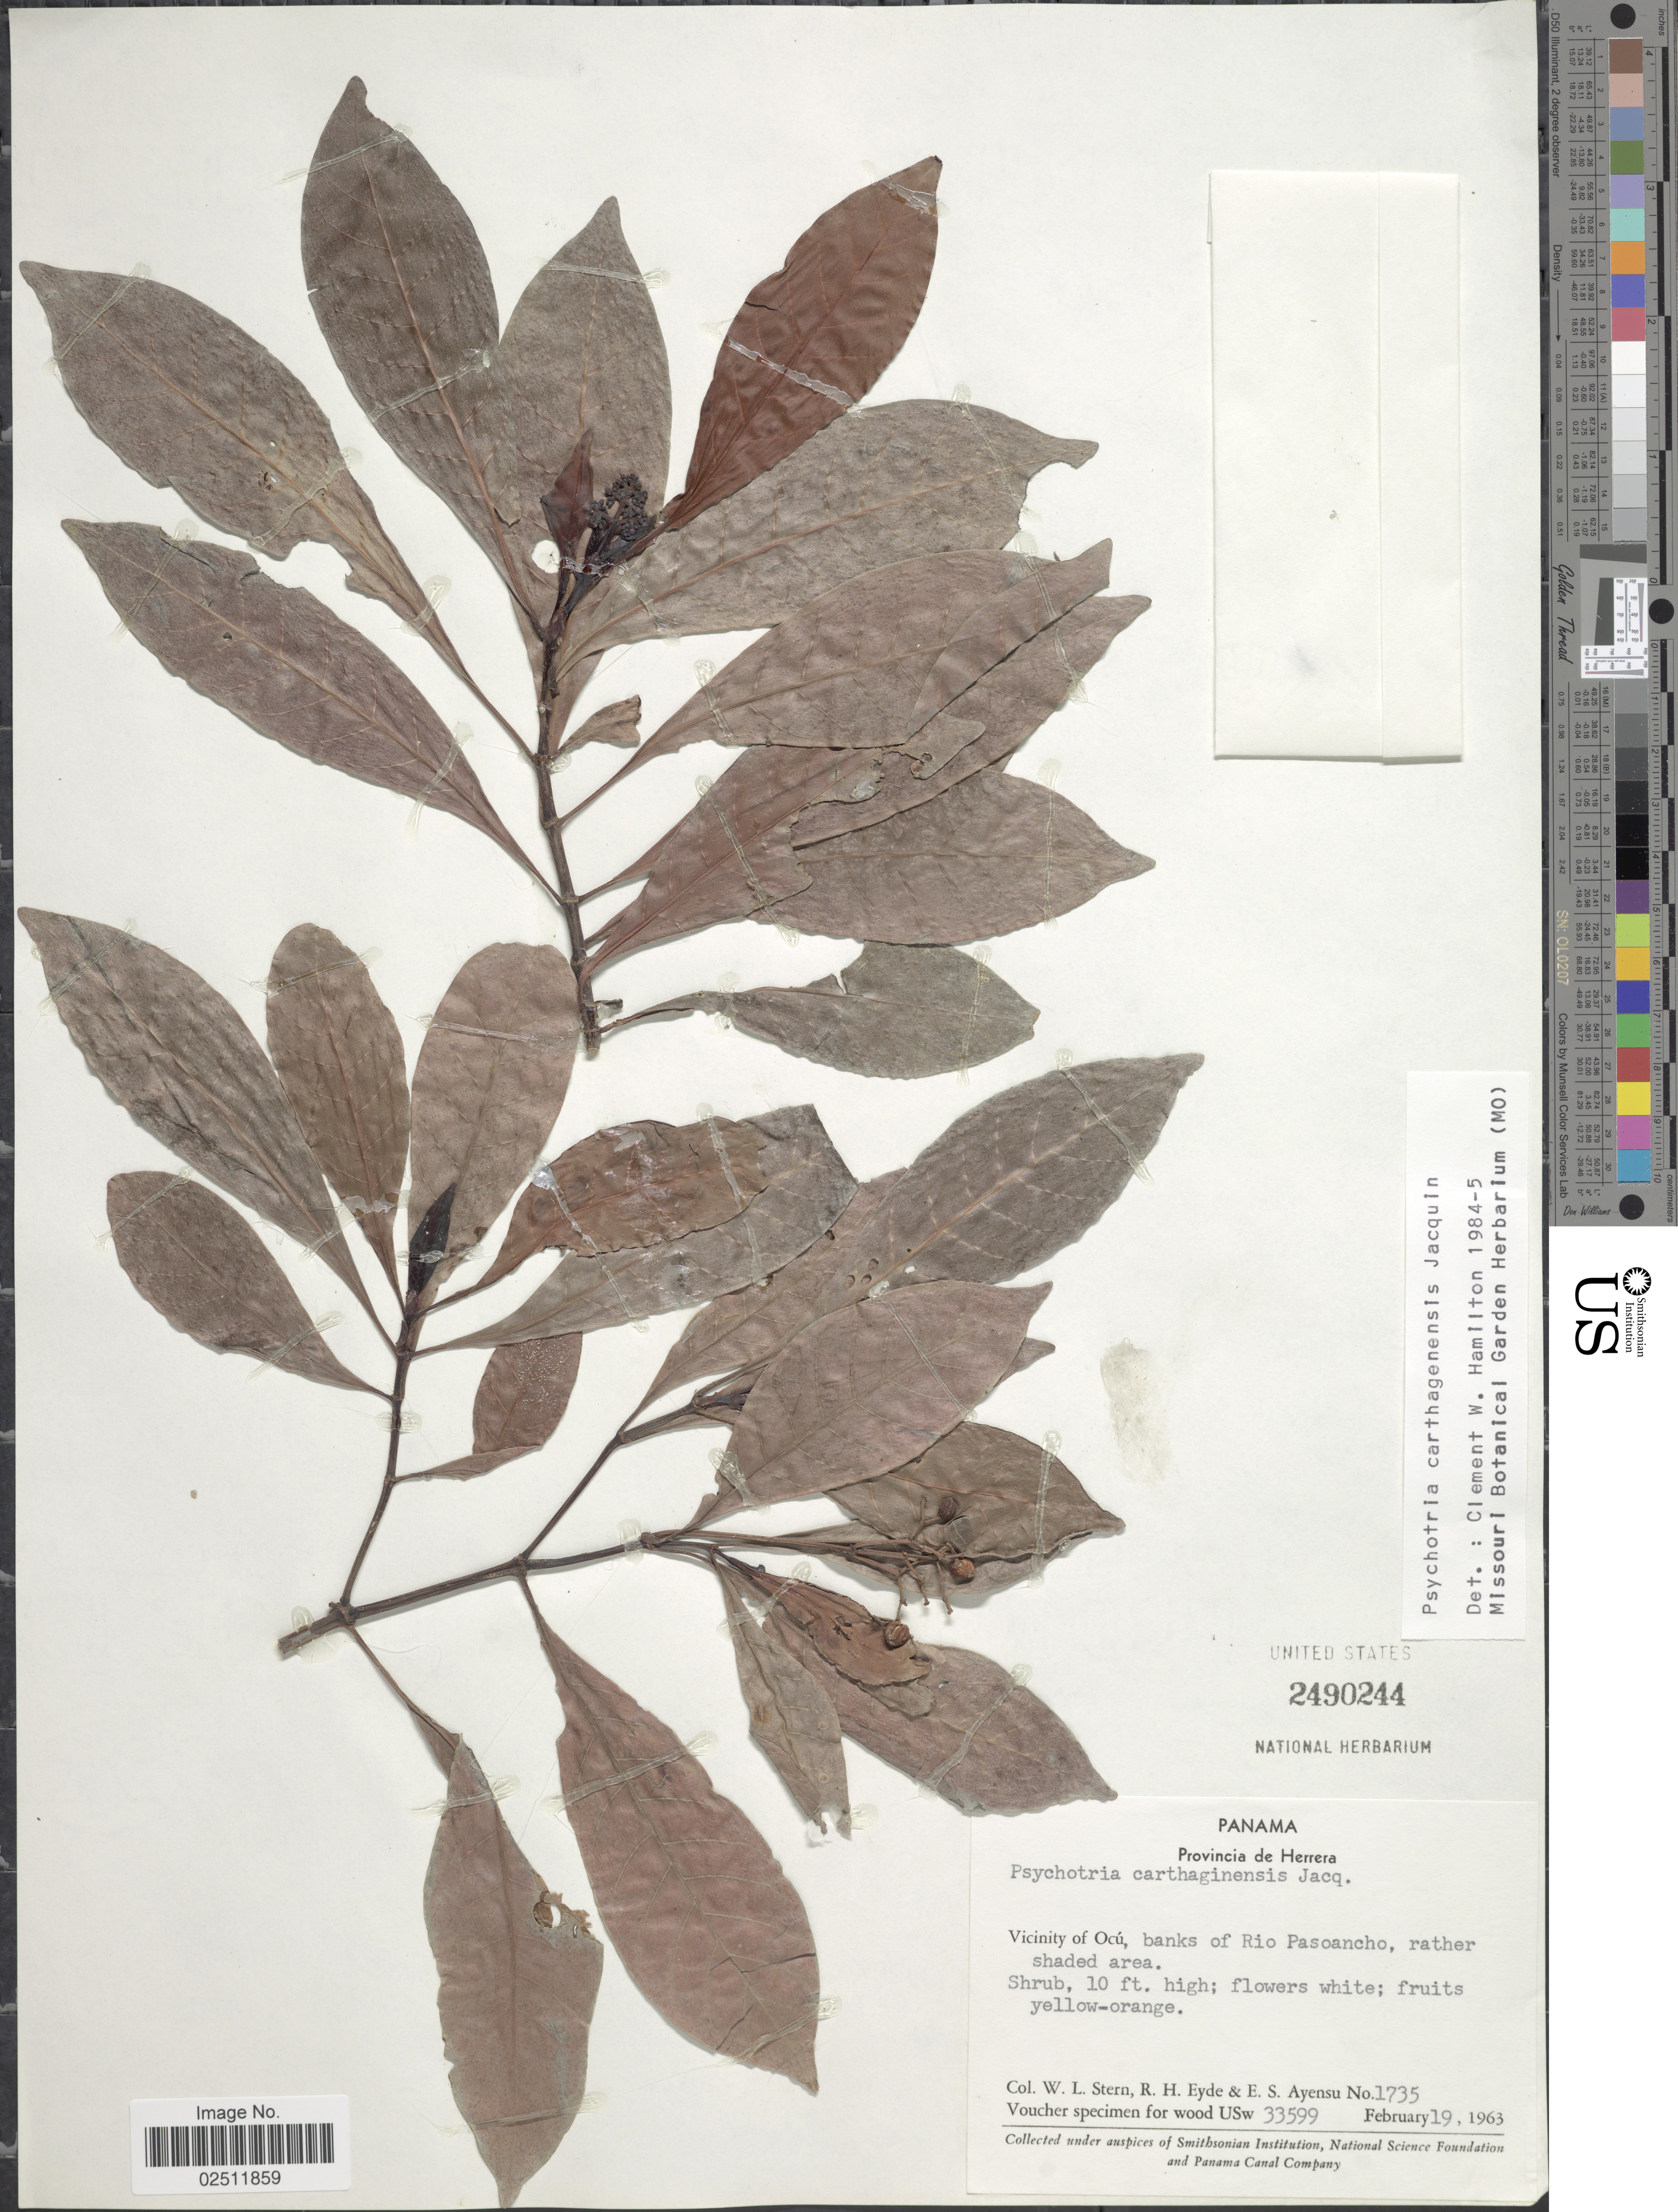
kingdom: Plantae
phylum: Tracheophyta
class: Magnoliopsida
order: Gentianales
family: Rubiaceae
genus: Psychotria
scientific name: Psychotria carthagenensis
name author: Jacq.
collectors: W. L. Stern, R. H. Eyde & E. S. Ayensu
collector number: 1735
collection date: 1963-02-19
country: Panama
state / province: Herrera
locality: Vicinity of Ocú, banks of Rio Pasoancho, rather shaded area.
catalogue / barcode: US 2490244